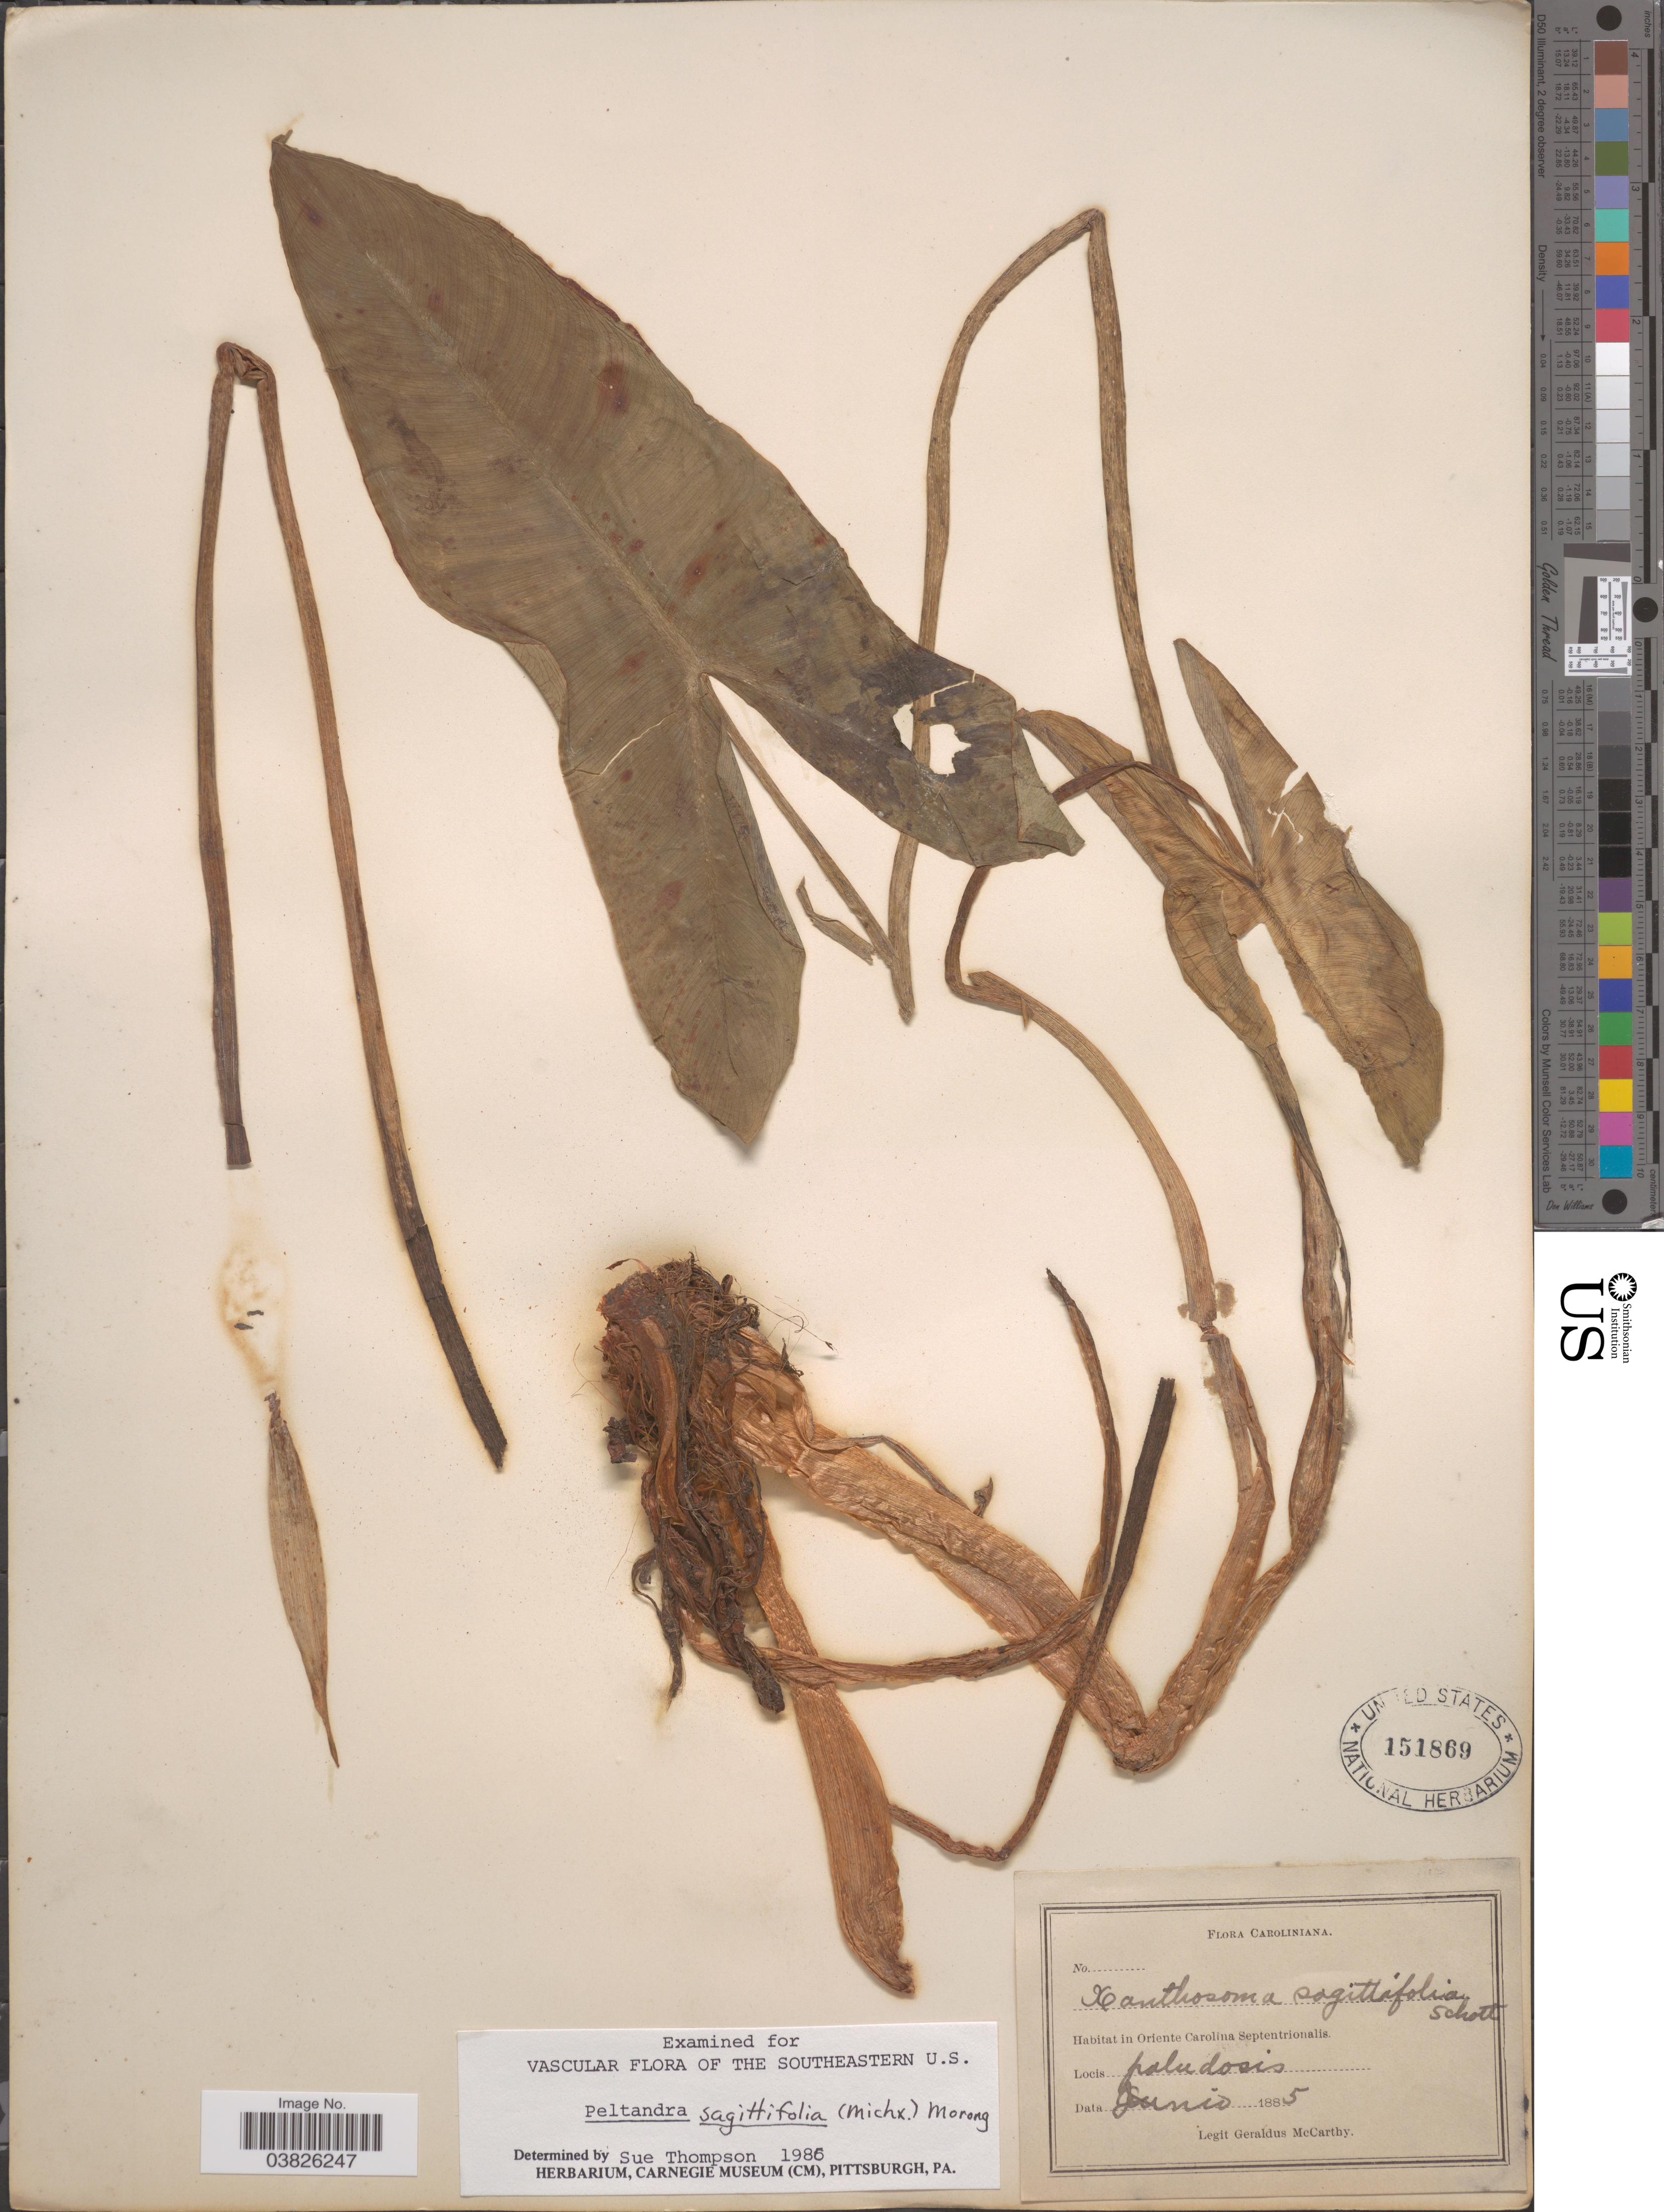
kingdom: Plantae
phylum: Tracheophyta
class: Liliopsida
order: Alismatales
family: Araceae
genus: Peltandra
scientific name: Peltandra sagittifolia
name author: (Michx.) Morong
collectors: M. McCarthy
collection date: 1885-06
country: United States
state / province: North Carolina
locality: Caroliniana. In Oriente Carolina Septentrionalis.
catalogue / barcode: US 151869